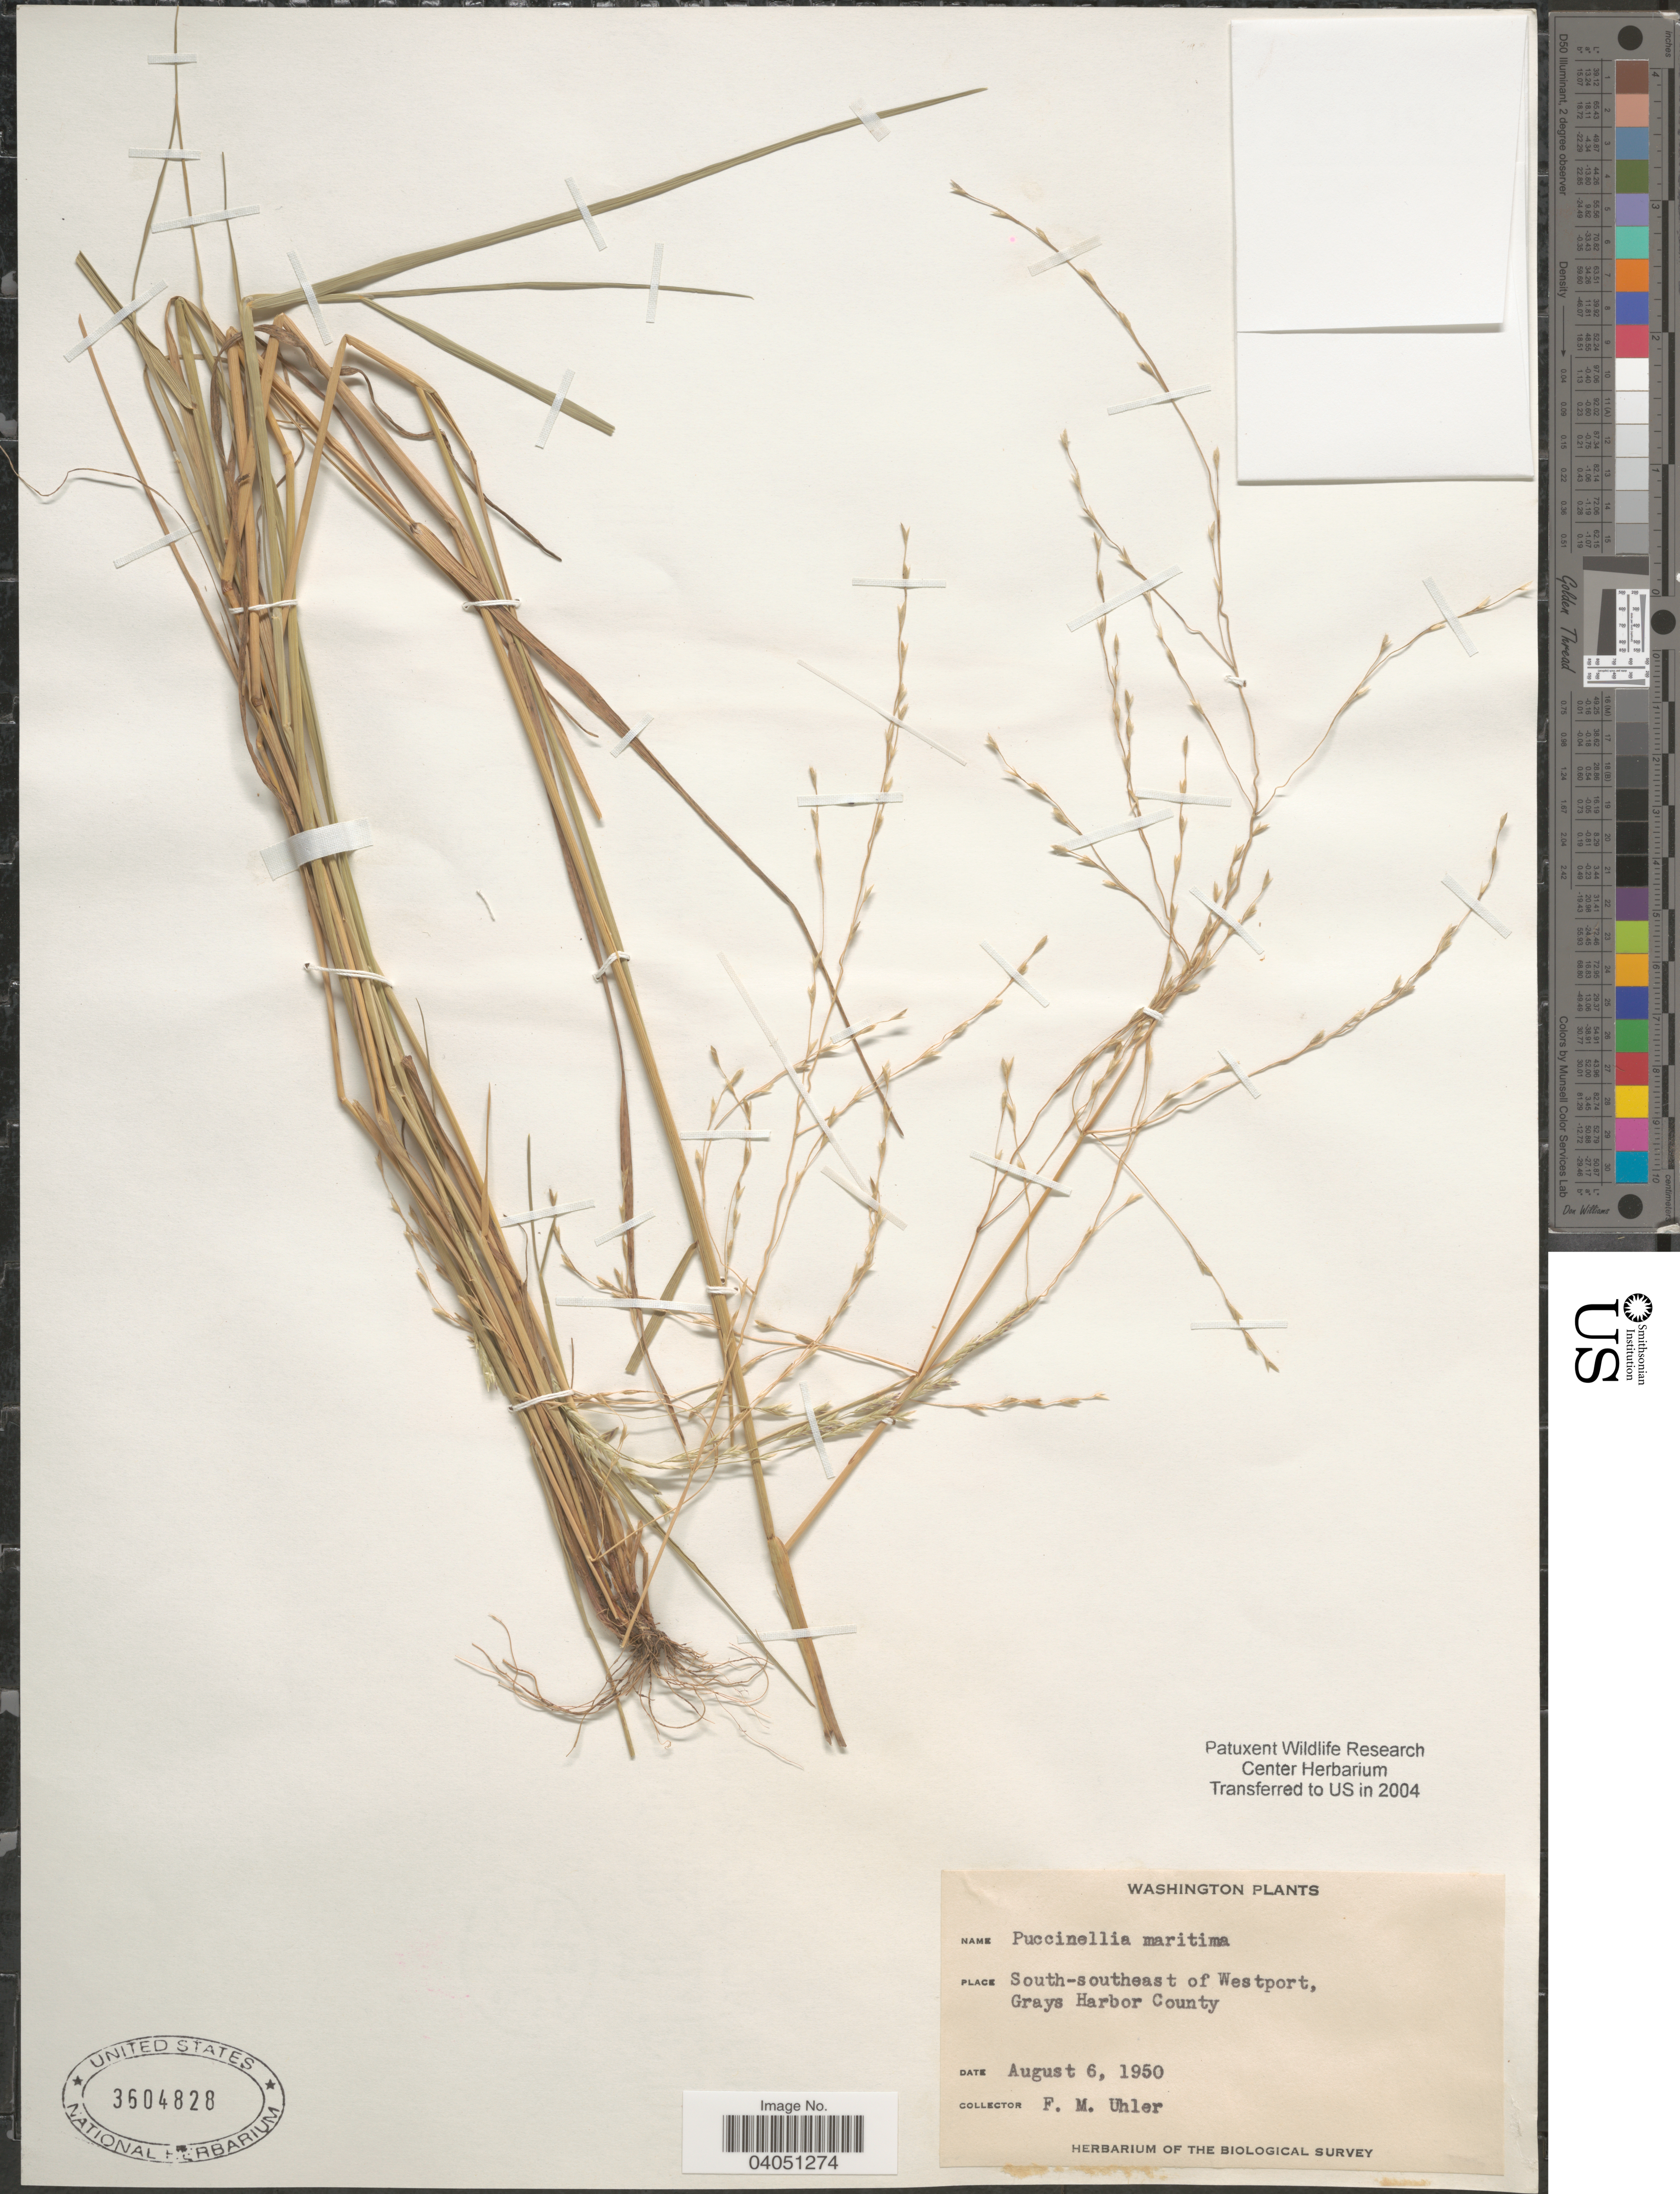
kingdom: Plantae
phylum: Tracheophyta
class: Liliopsida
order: Poales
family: Poaceae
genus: Puccinellia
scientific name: Puccinellia maritima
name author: (Huds.) Parl.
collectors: F. M. Uhler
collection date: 1950-08-06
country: United States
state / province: Washington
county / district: Grays Harbor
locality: South-southeast of Westport, Grays Harbor County.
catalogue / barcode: US 3604828